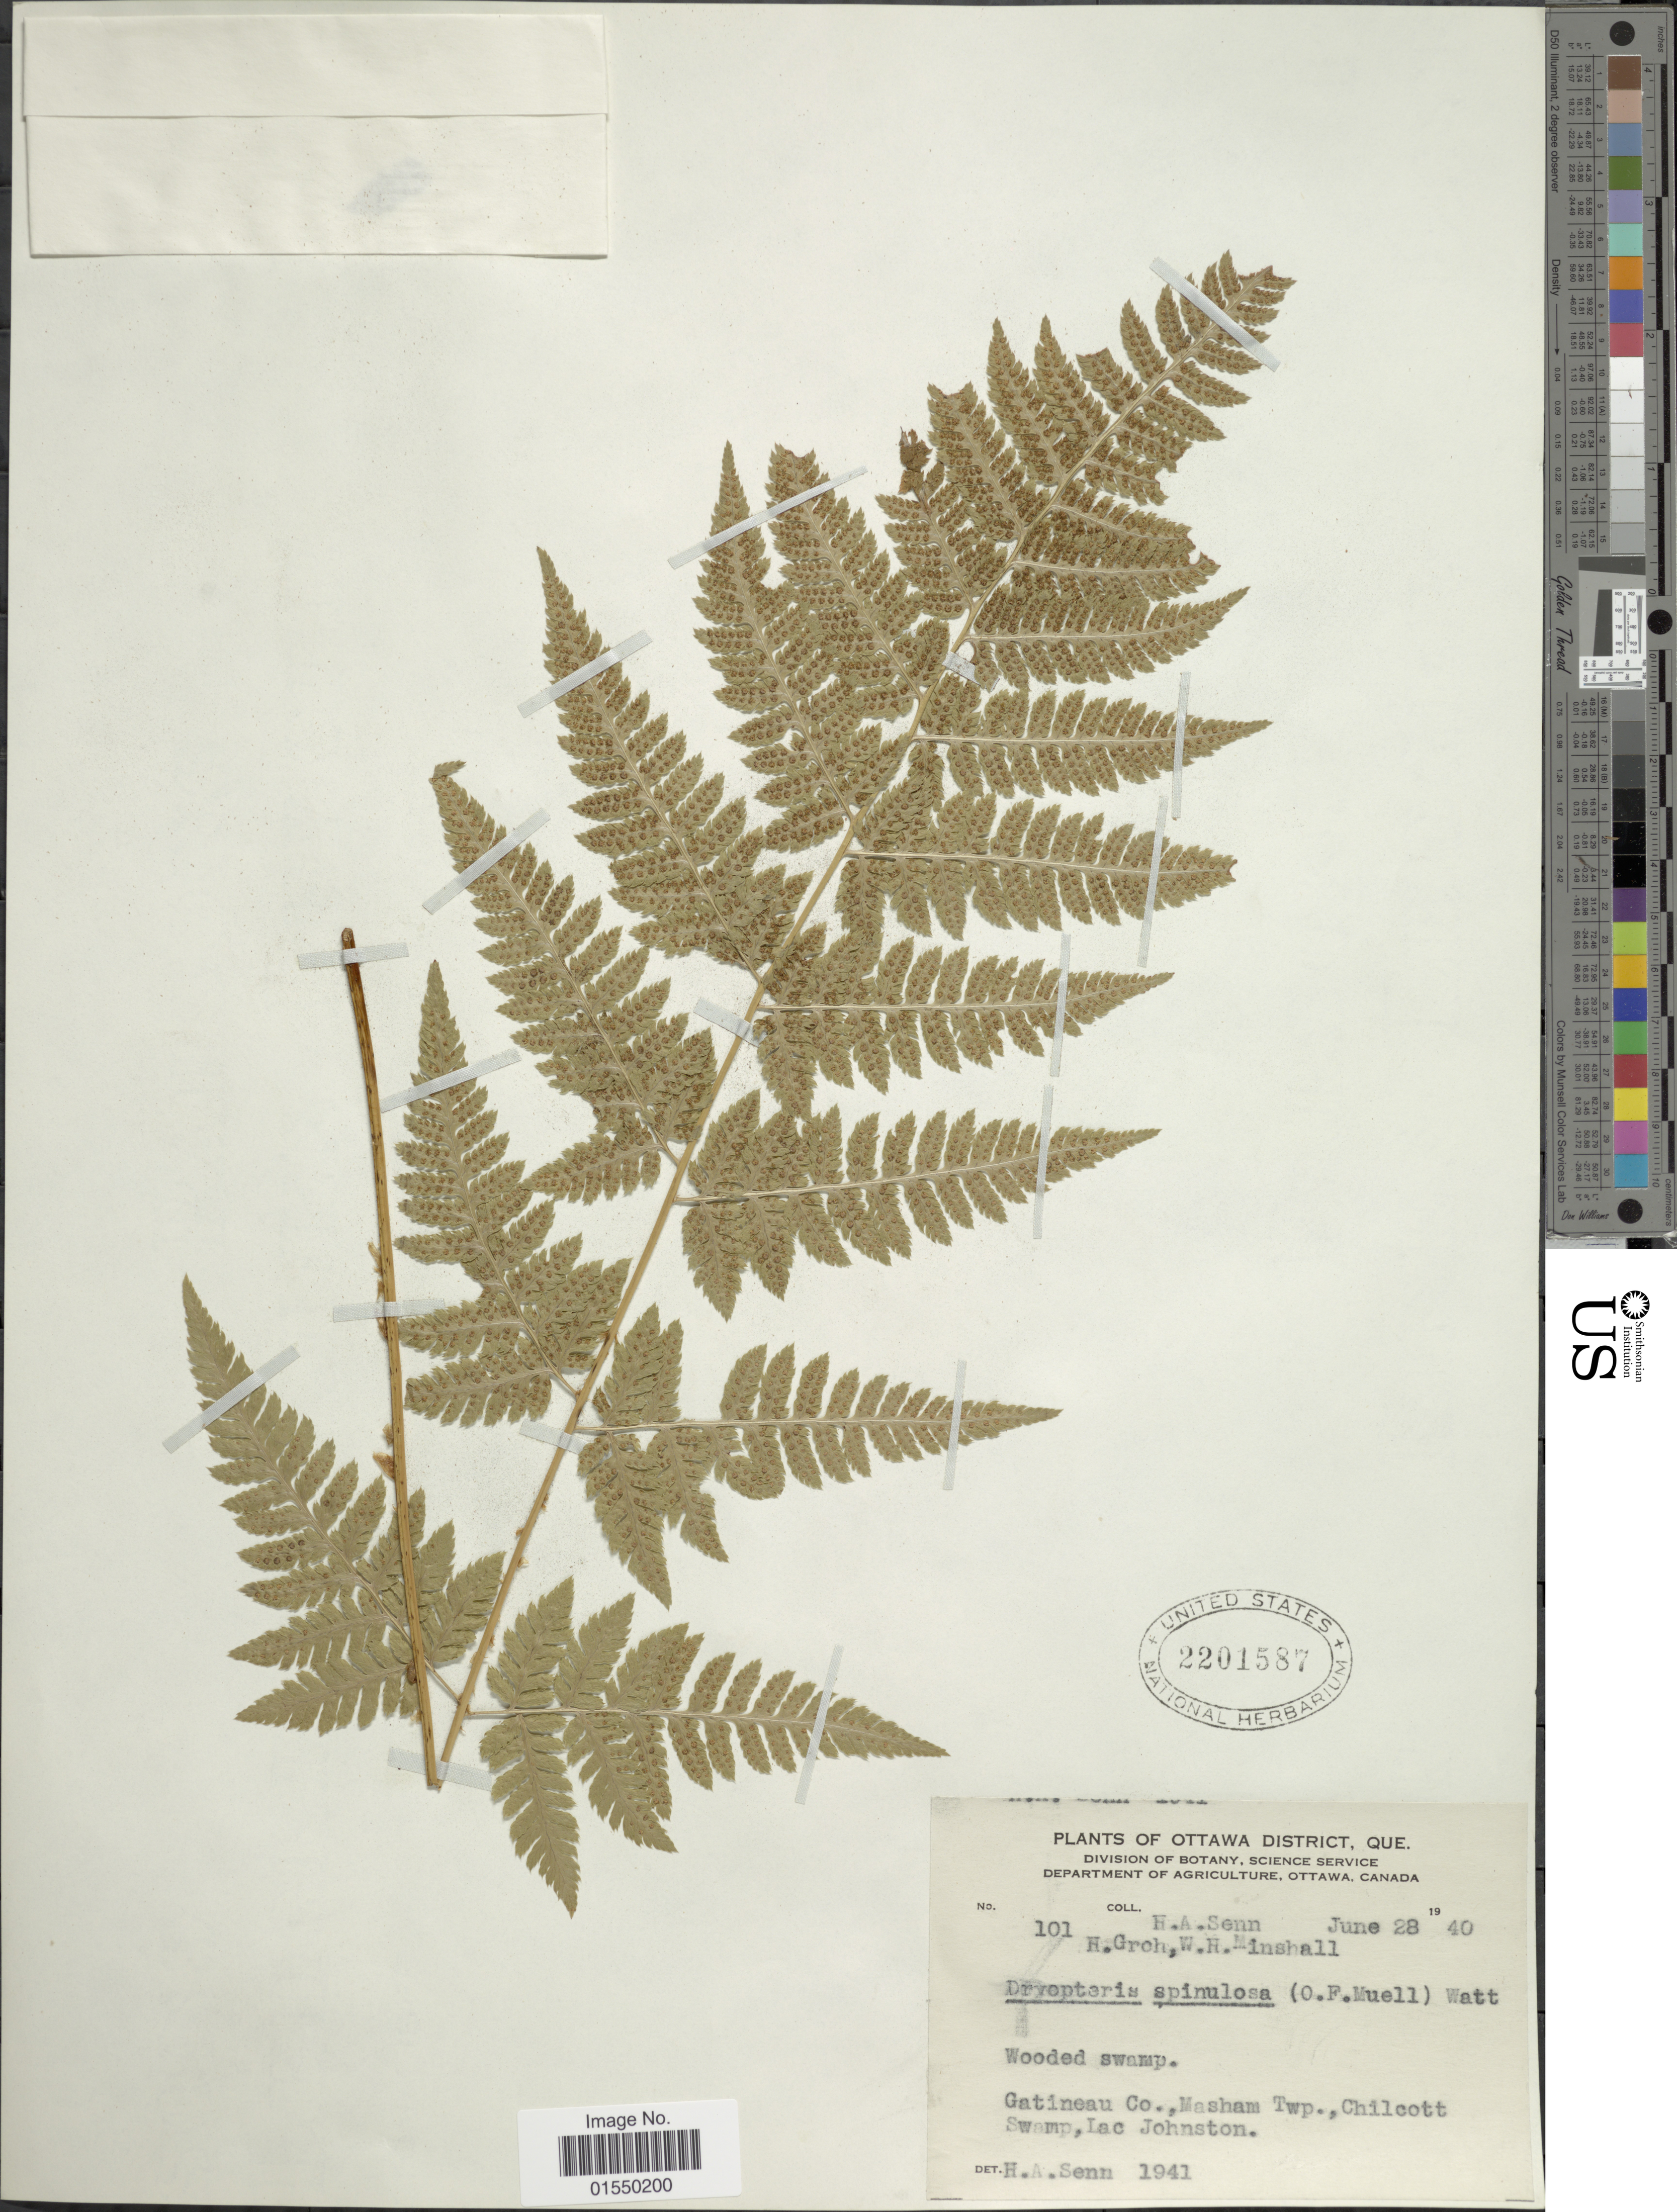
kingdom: Plantae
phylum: Tracheophyta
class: Polypodiopsida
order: Polypodiales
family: Dryopteridaceae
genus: Dryopteris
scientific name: Dryopteris carthusiana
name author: (Villars) H.P. Fuchs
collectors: H. Senn, H. Groh & W. Minshall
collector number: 101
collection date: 1940-06-28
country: Canada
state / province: Quebec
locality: Ottawa District, Que., Gatineau Co., Masham Twp., Chilcott Swamp, Lac Johnston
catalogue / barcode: US 2201587